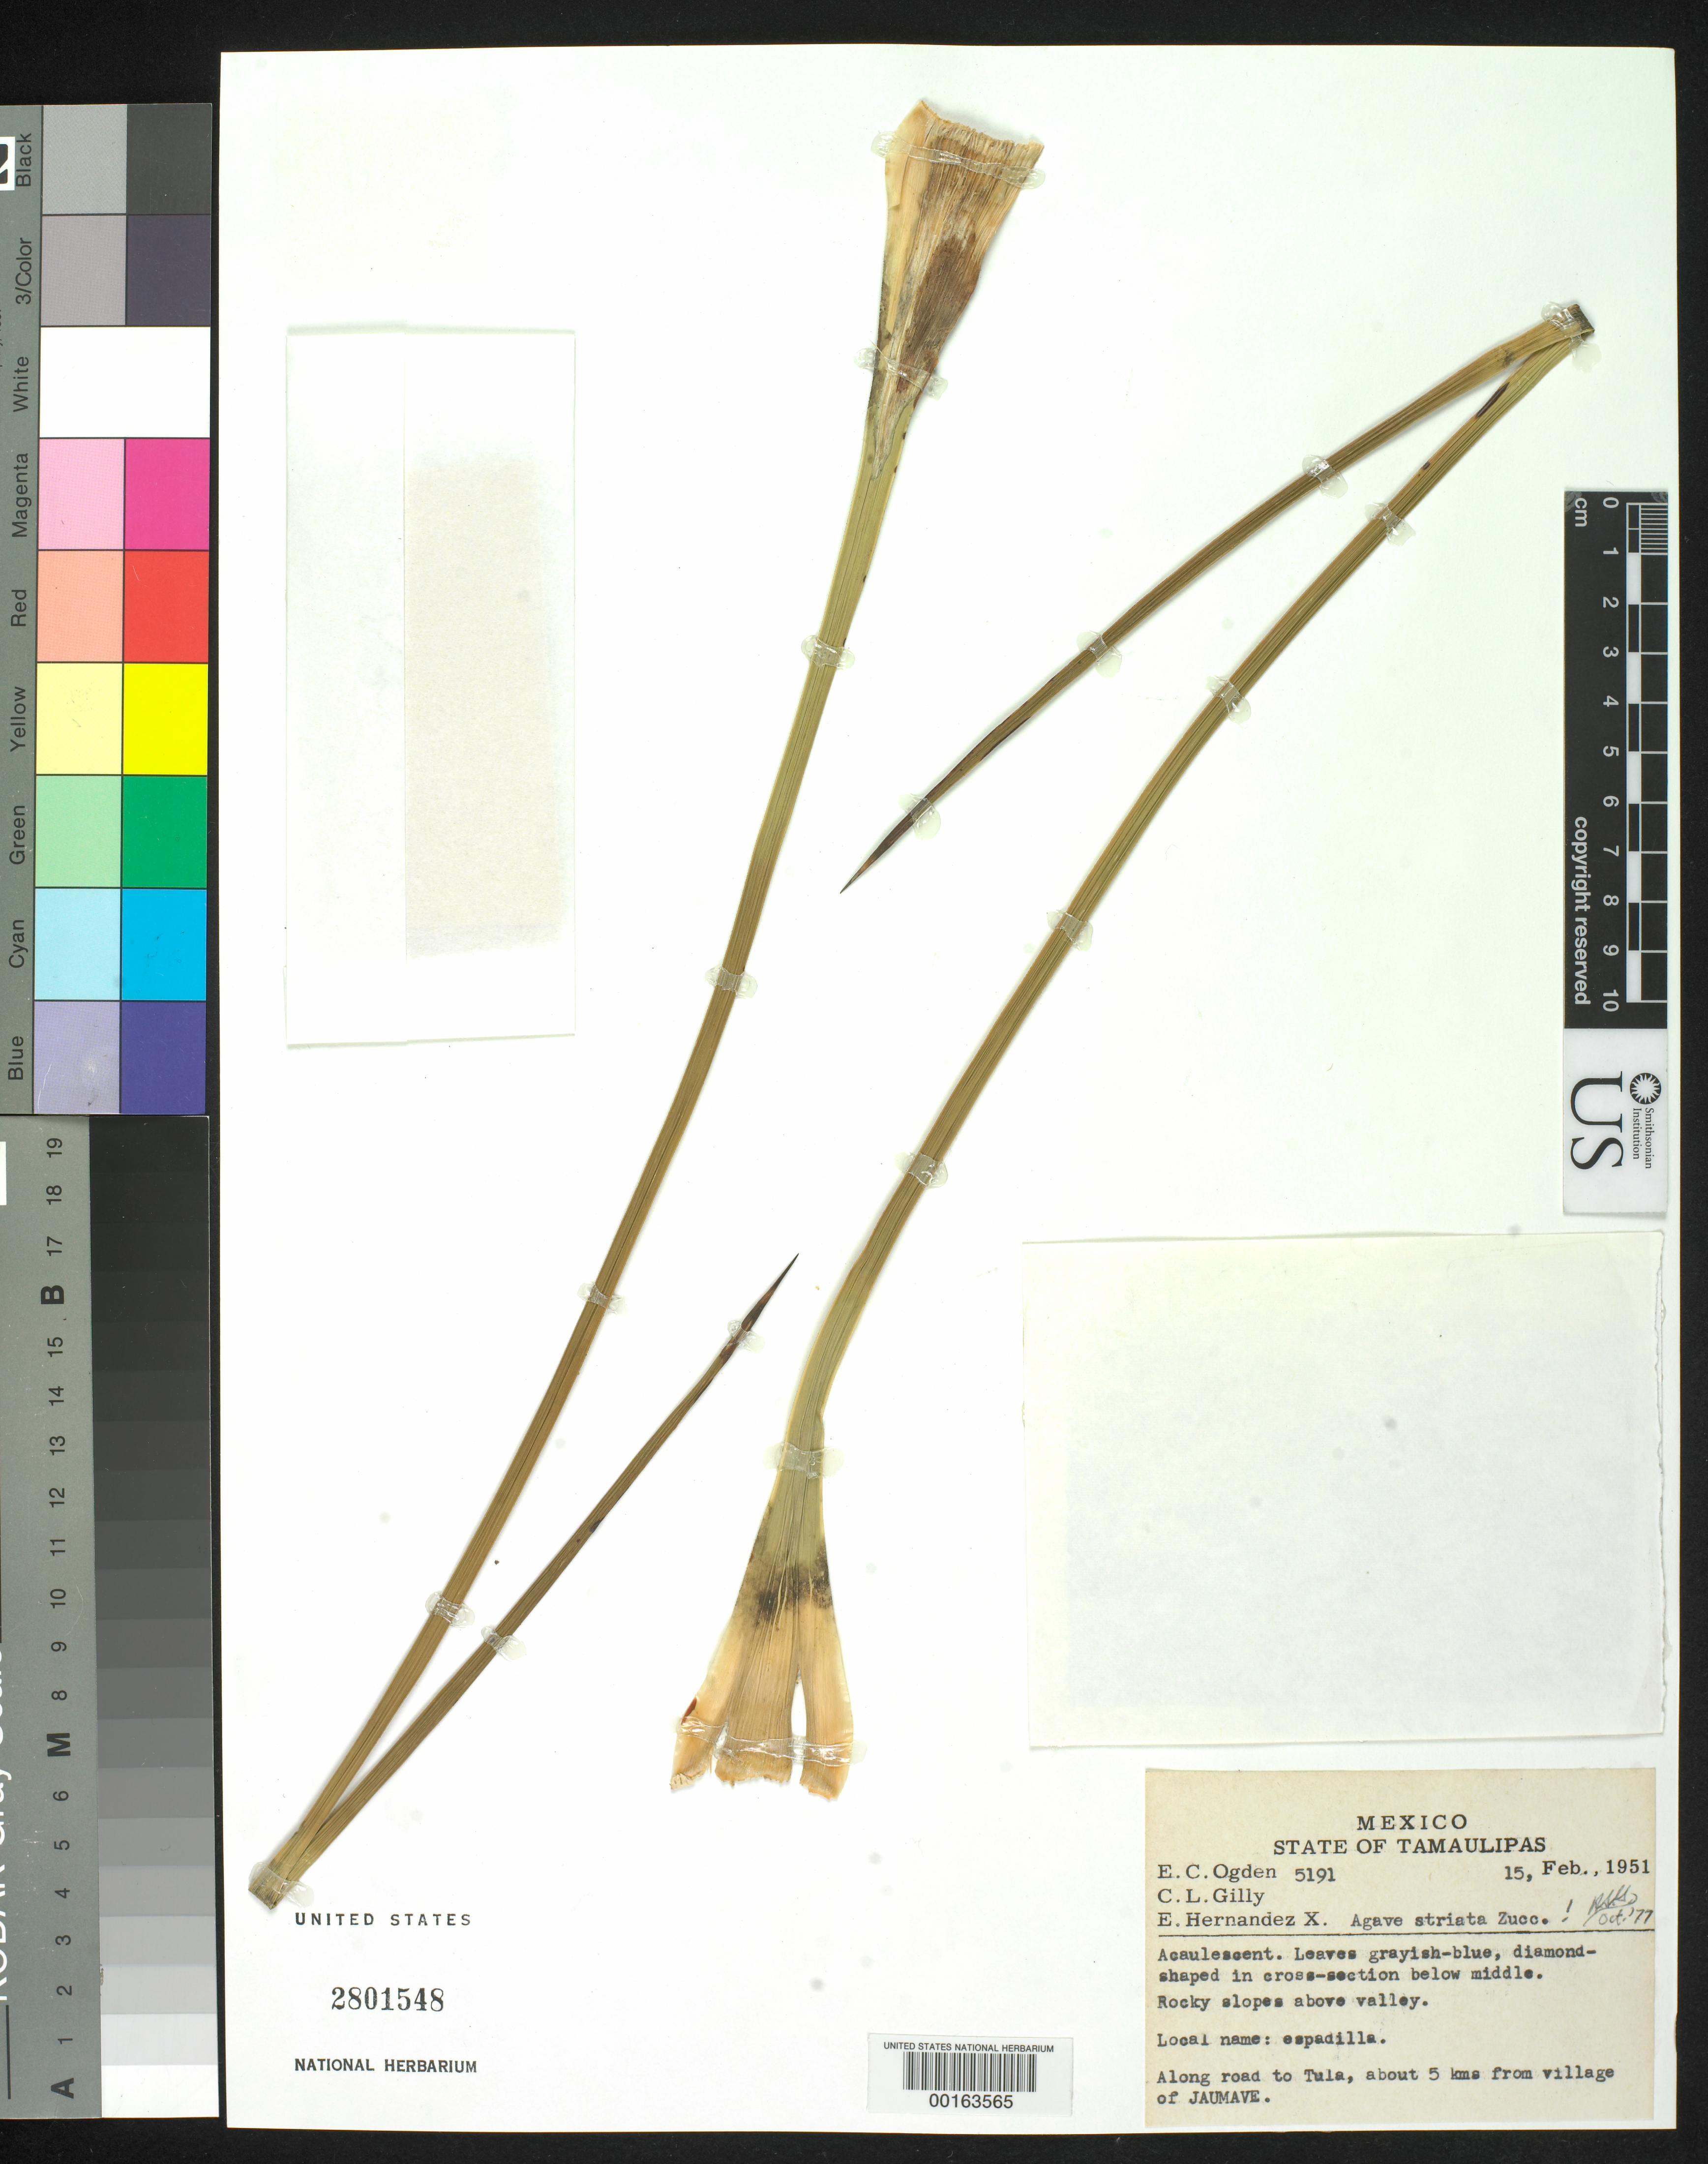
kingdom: Plantae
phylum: Tracheophyta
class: Liliopsida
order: Asparagales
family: Asparagaceae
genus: Agave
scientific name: Agave striata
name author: Zucc.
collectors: E. C. Ogden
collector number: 5191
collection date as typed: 15 Feb 1951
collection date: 1951-02-15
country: Mexico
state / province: Tamaulipas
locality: Along road to Tula, about 5 kms from village of Jaumave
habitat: Rocky slopes above valley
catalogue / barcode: US 2801548